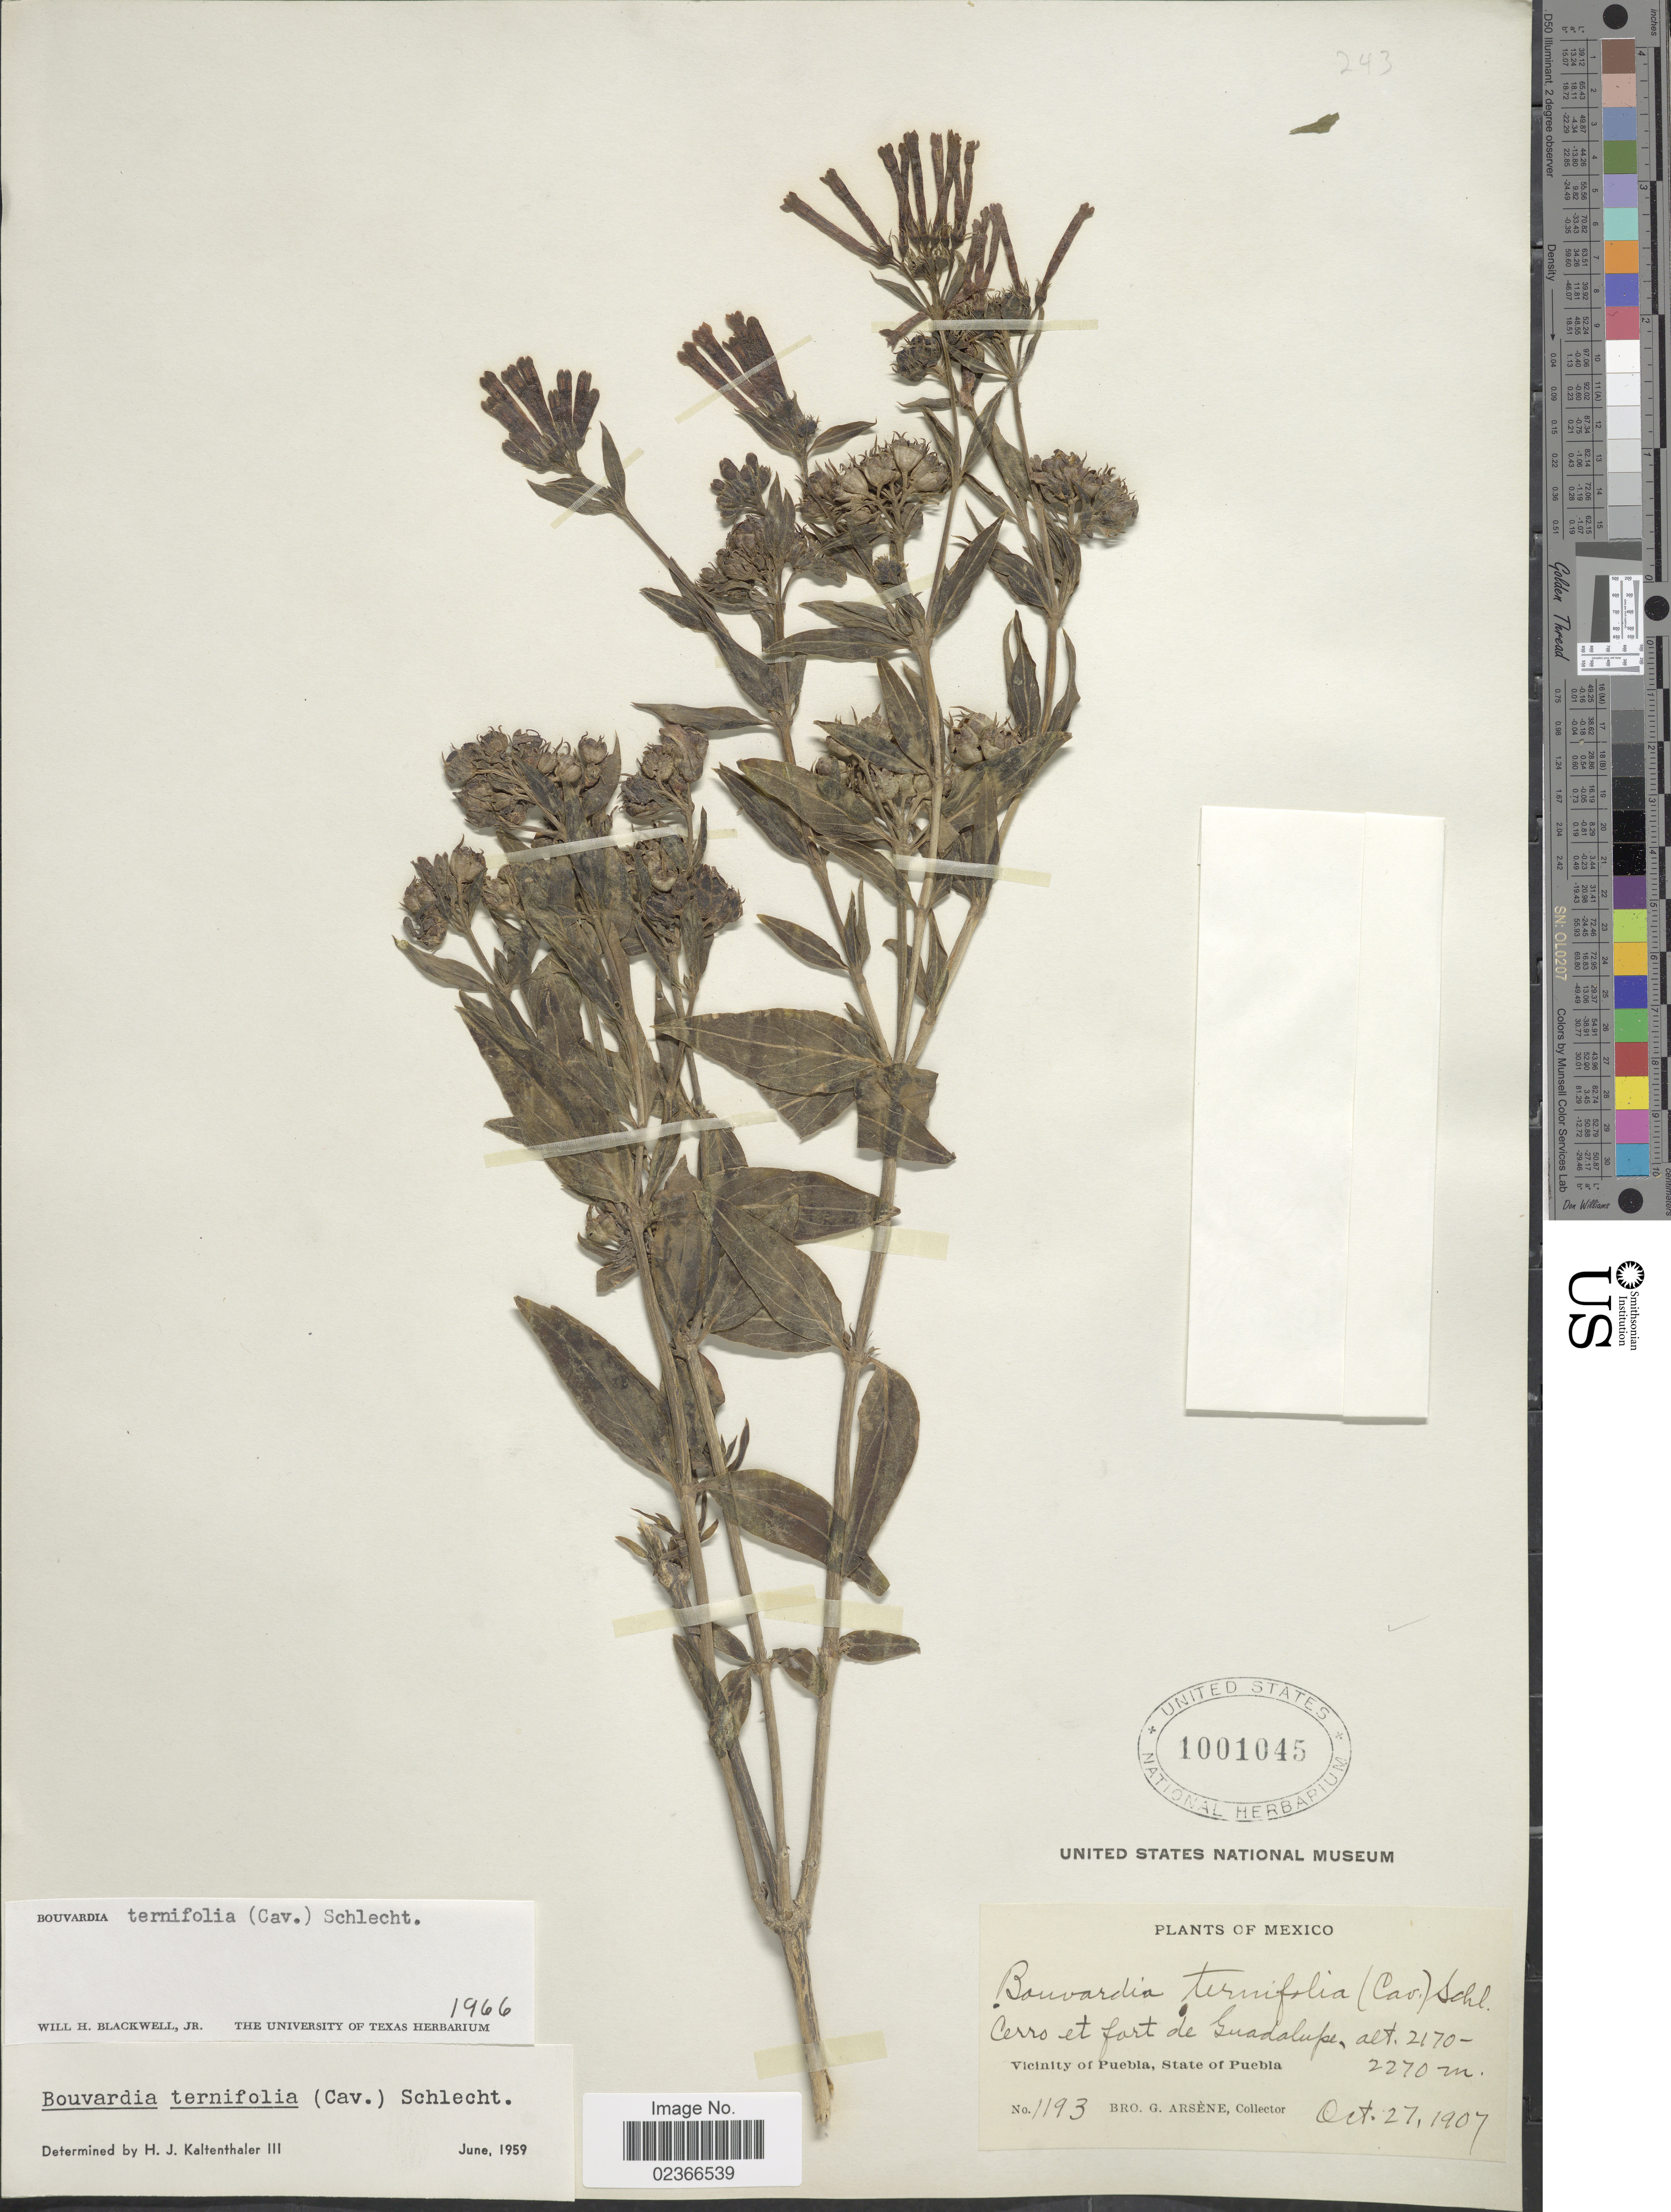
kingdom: Plantae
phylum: Tracheophyta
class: Magnoliopsida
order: Gentianales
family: Rubiaceae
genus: Bouvardia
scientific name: Bouvardia ternifolia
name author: (Cav.) Schltdl.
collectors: Bro. G. Arsène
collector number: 1193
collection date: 1907-10-27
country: Mexico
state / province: Puebla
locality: Cerro et fort de Guadalupe. Vicinity of Puebla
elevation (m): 2170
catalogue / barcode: US 1001045